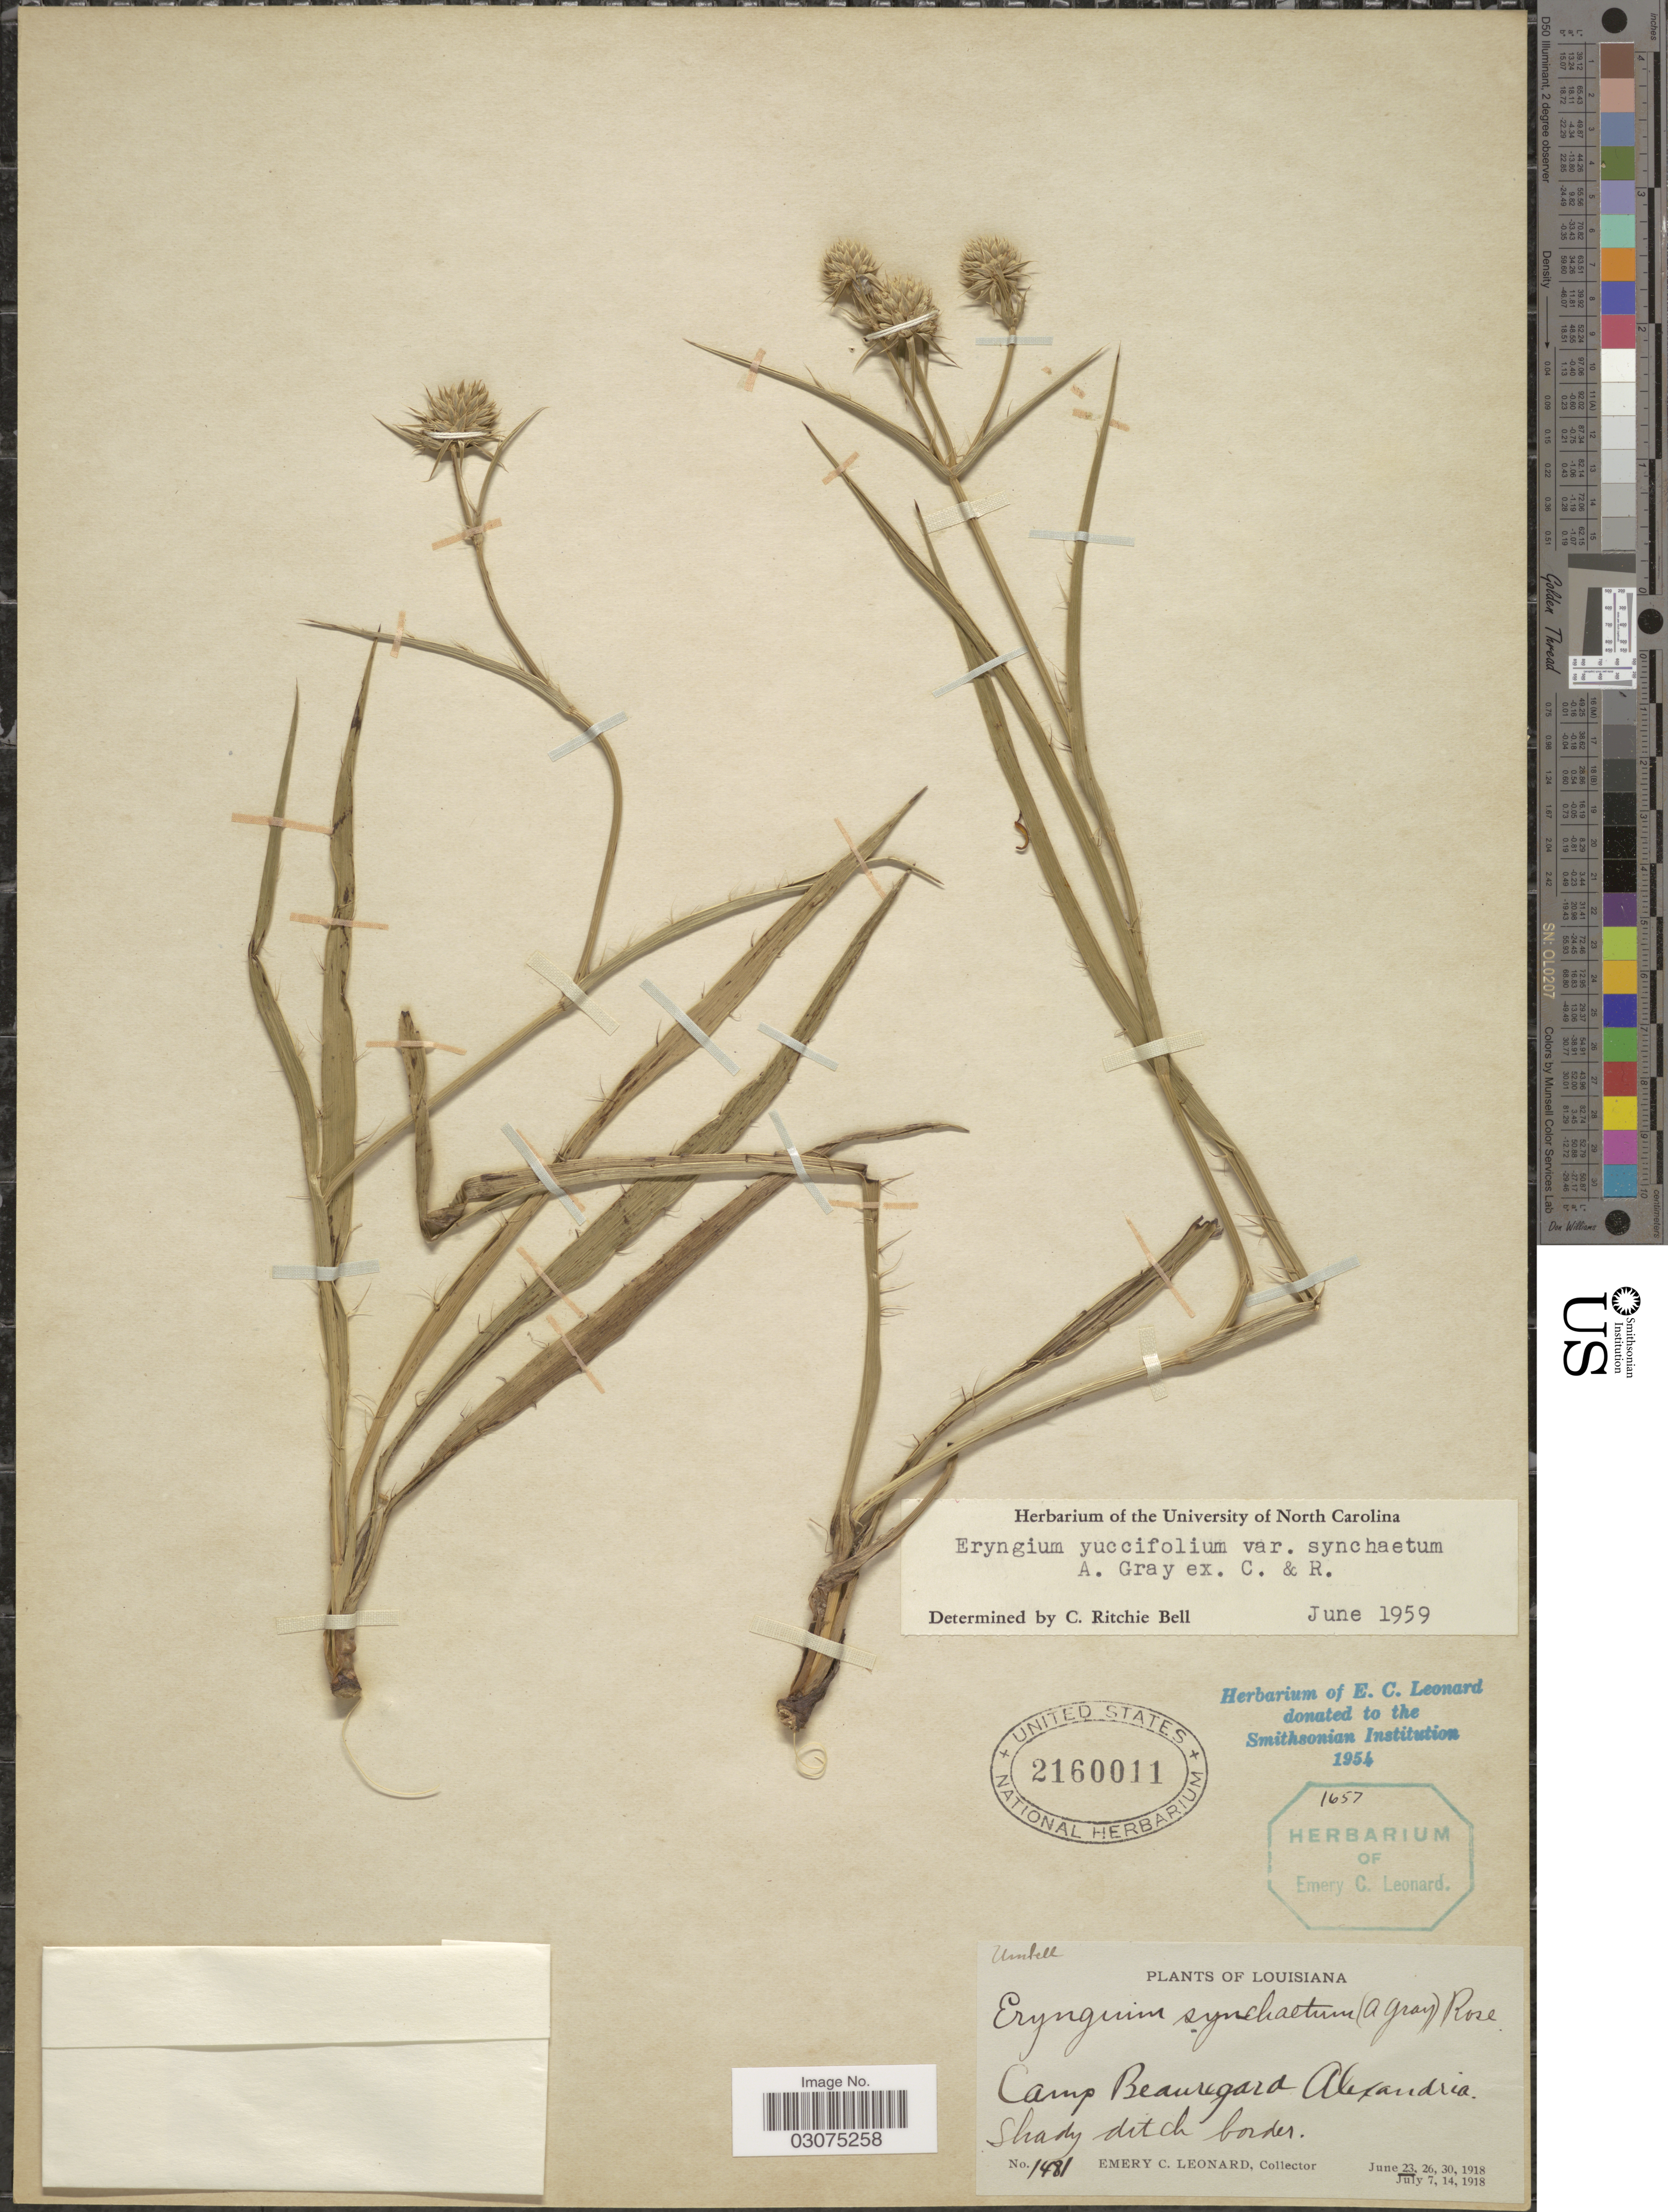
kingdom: Plantae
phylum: Tracheophyta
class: Magnoliopsida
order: Apiales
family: Apiaceae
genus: Eryngium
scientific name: Eryngium yuccifolium var. synchaetum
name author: A. Gray ex J.M. Coult. & Rose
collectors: E. C. Leonard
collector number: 1481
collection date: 1918-06-23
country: United States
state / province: Louisiana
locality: Camp Beauregard Alexandria.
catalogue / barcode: US 2160011